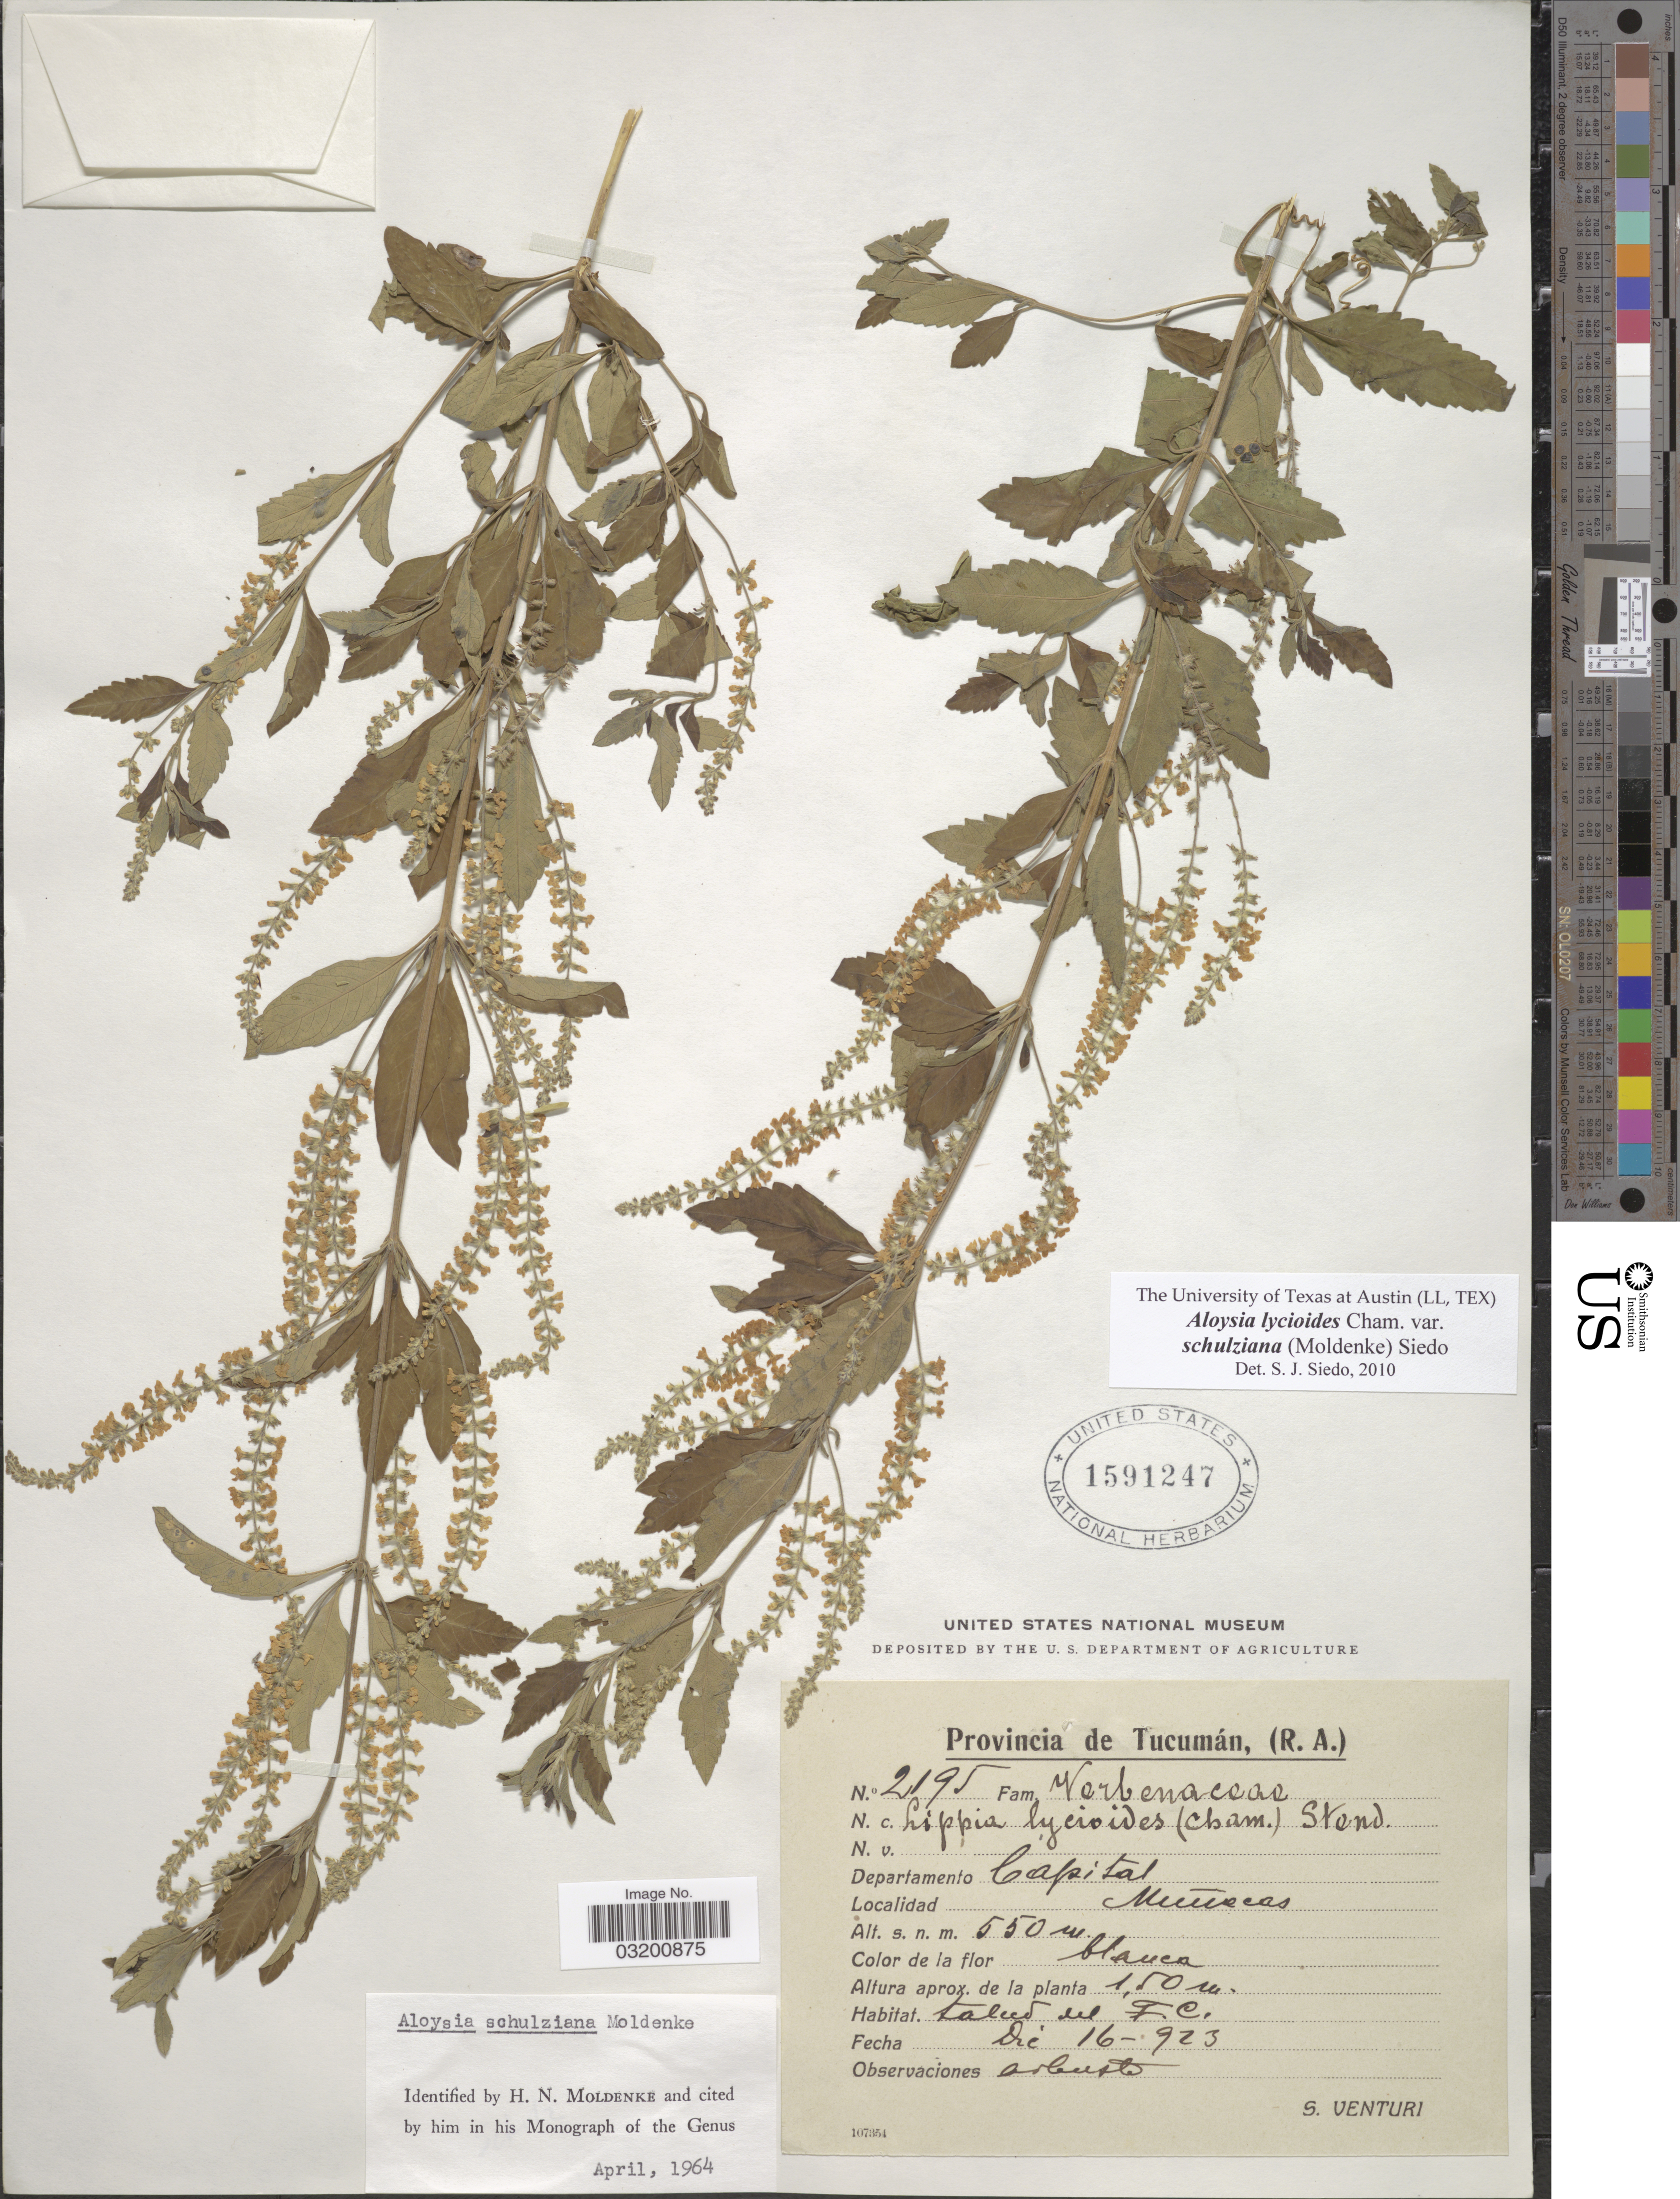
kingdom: Plantae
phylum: Tracheophyta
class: Magnoliopsida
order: Lamiales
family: Verbenaceae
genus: Aloysia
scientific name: Aloysia lycioides var. schulziana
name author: (Moldenke) Siedo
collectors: S. Venturi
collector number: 2195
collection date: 1923-12-16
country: Argentina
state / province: Tucuman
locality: Departamento Capital, Munecas.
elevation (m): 550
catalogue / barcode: US 1591247